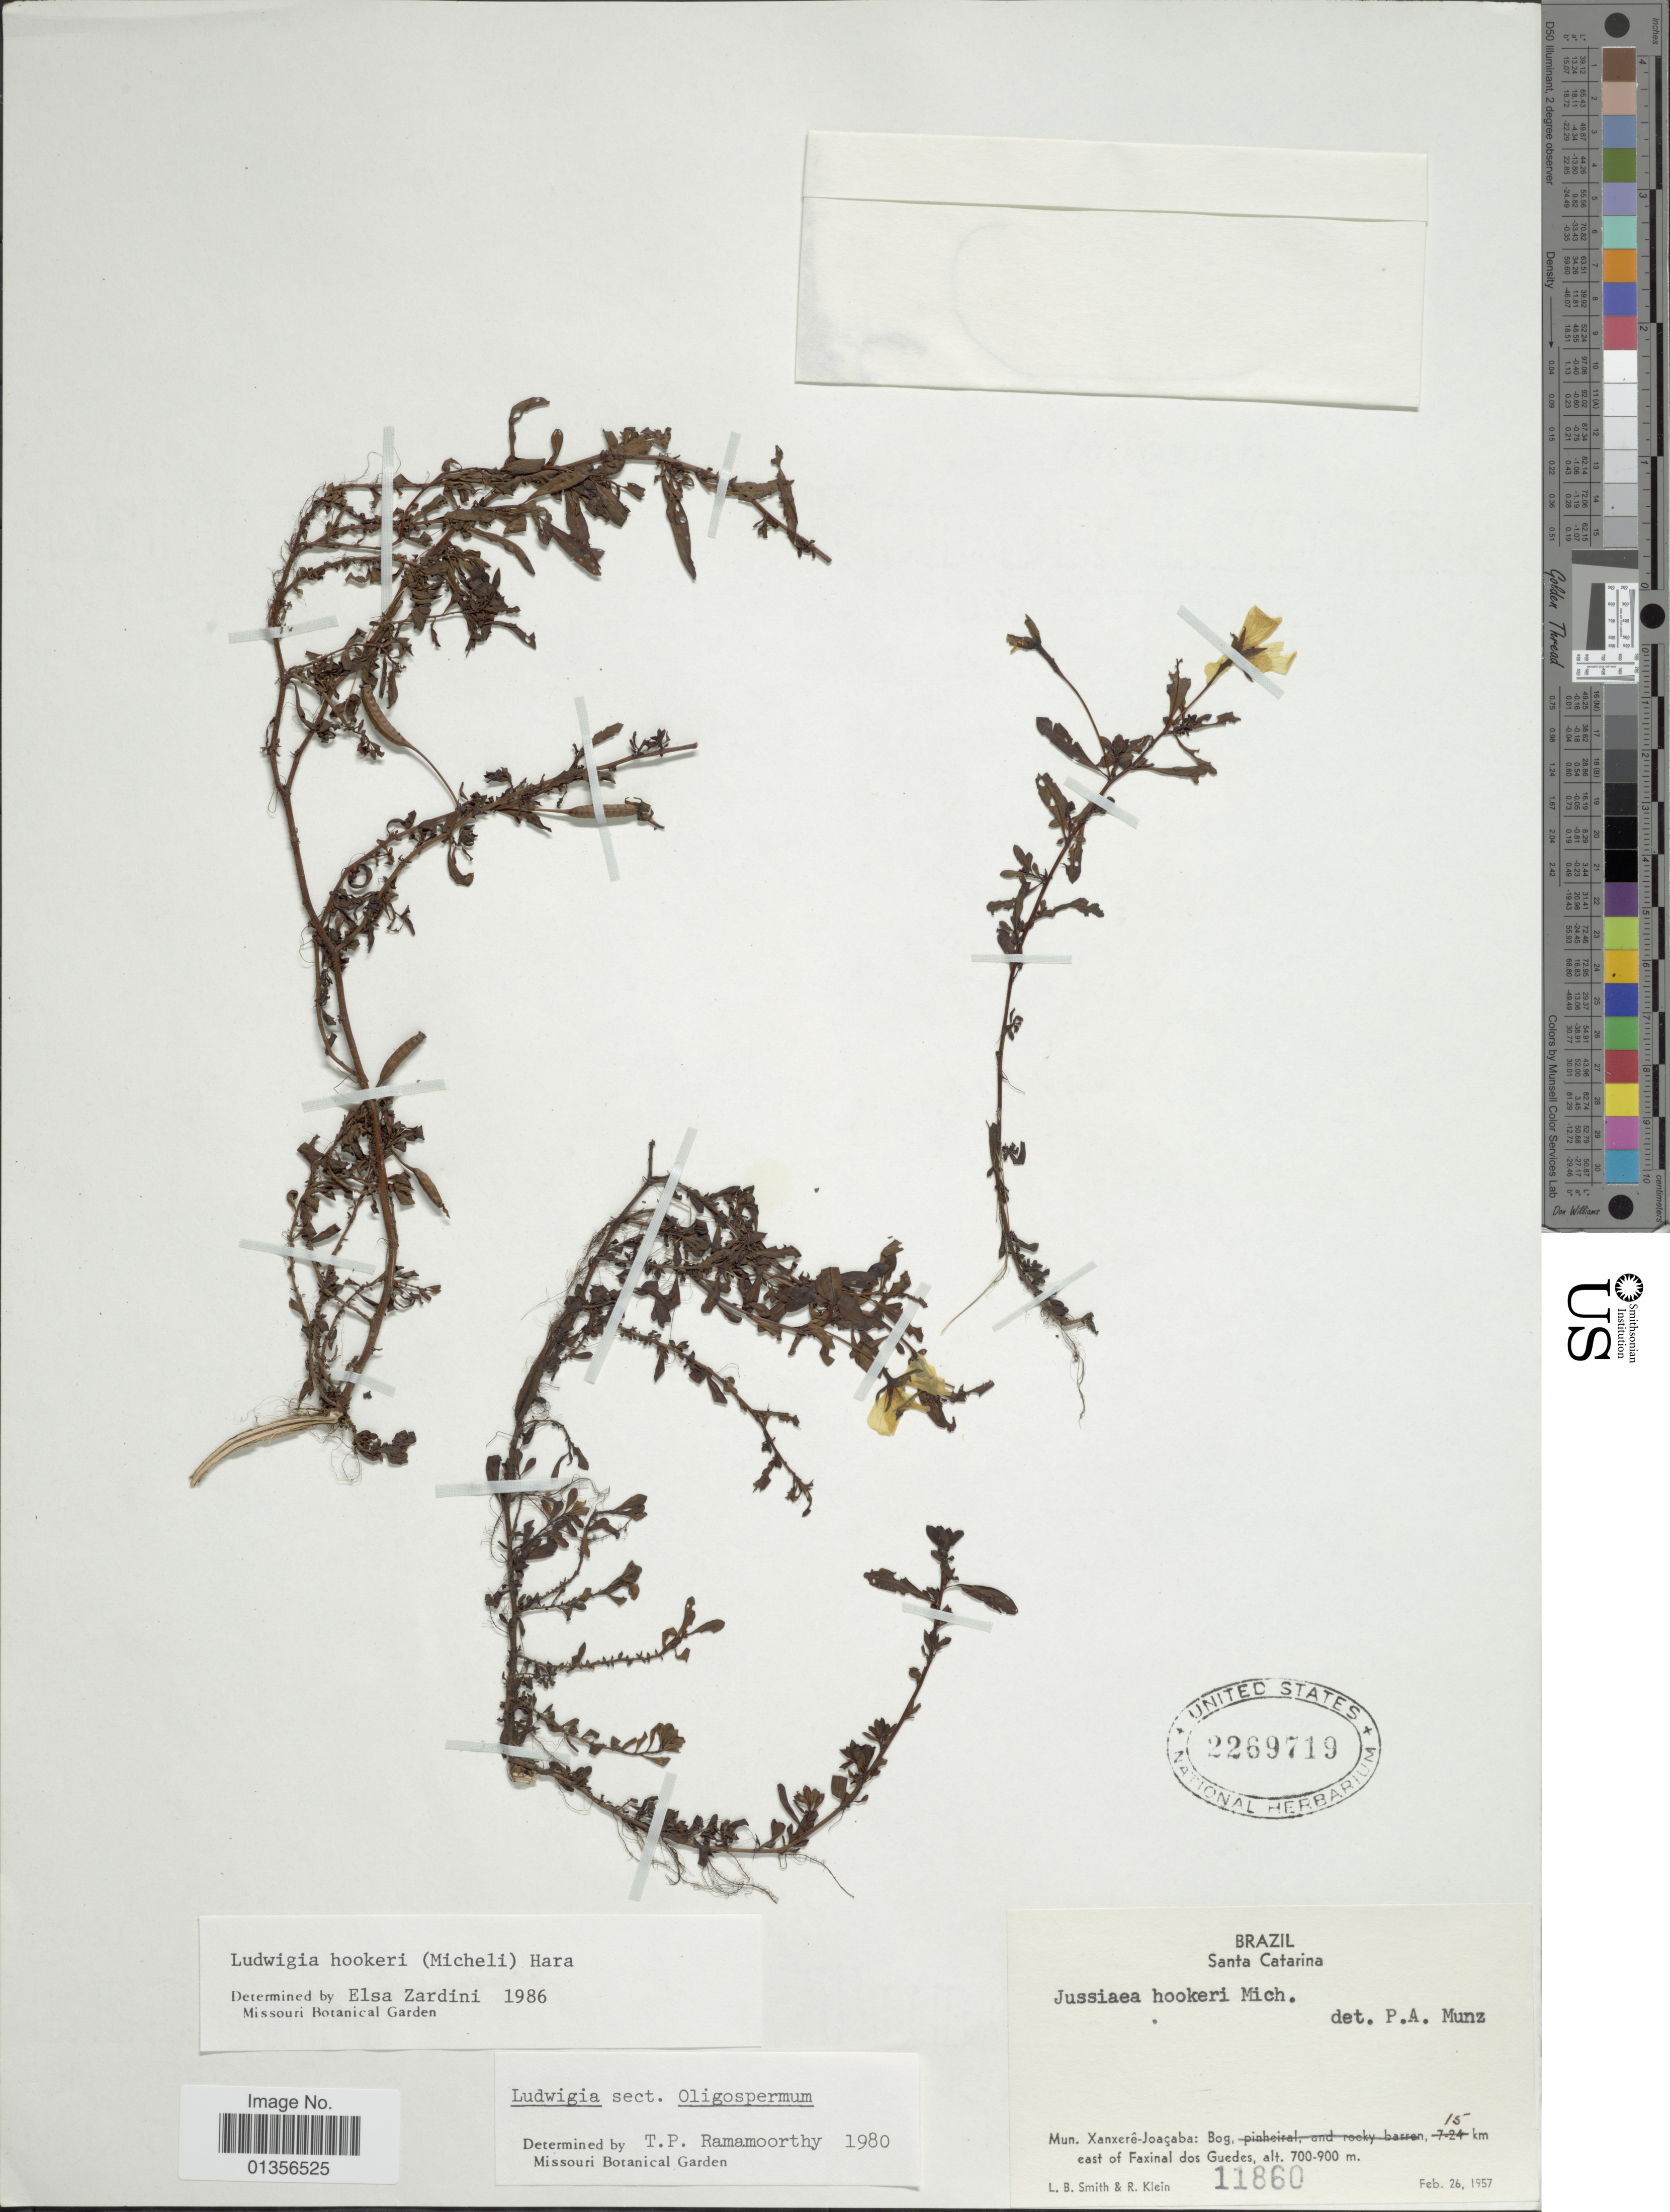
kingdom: Plantae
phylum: Tracheophyta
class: Magnoliopsida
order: Myrtales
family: Onagraceae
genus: Ludwigia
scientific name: Ludwigia hookeri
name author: (Micheli) H. Hara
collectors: L. Smith & R. Klein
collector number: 11860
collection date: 1957-02-26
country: Brazil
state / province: Santa Catarina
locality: Mun. Xanxeré-Joaçaba: Bog 15 km east of Faxinal dos Guedes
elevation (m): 700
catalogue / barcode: US 2269719